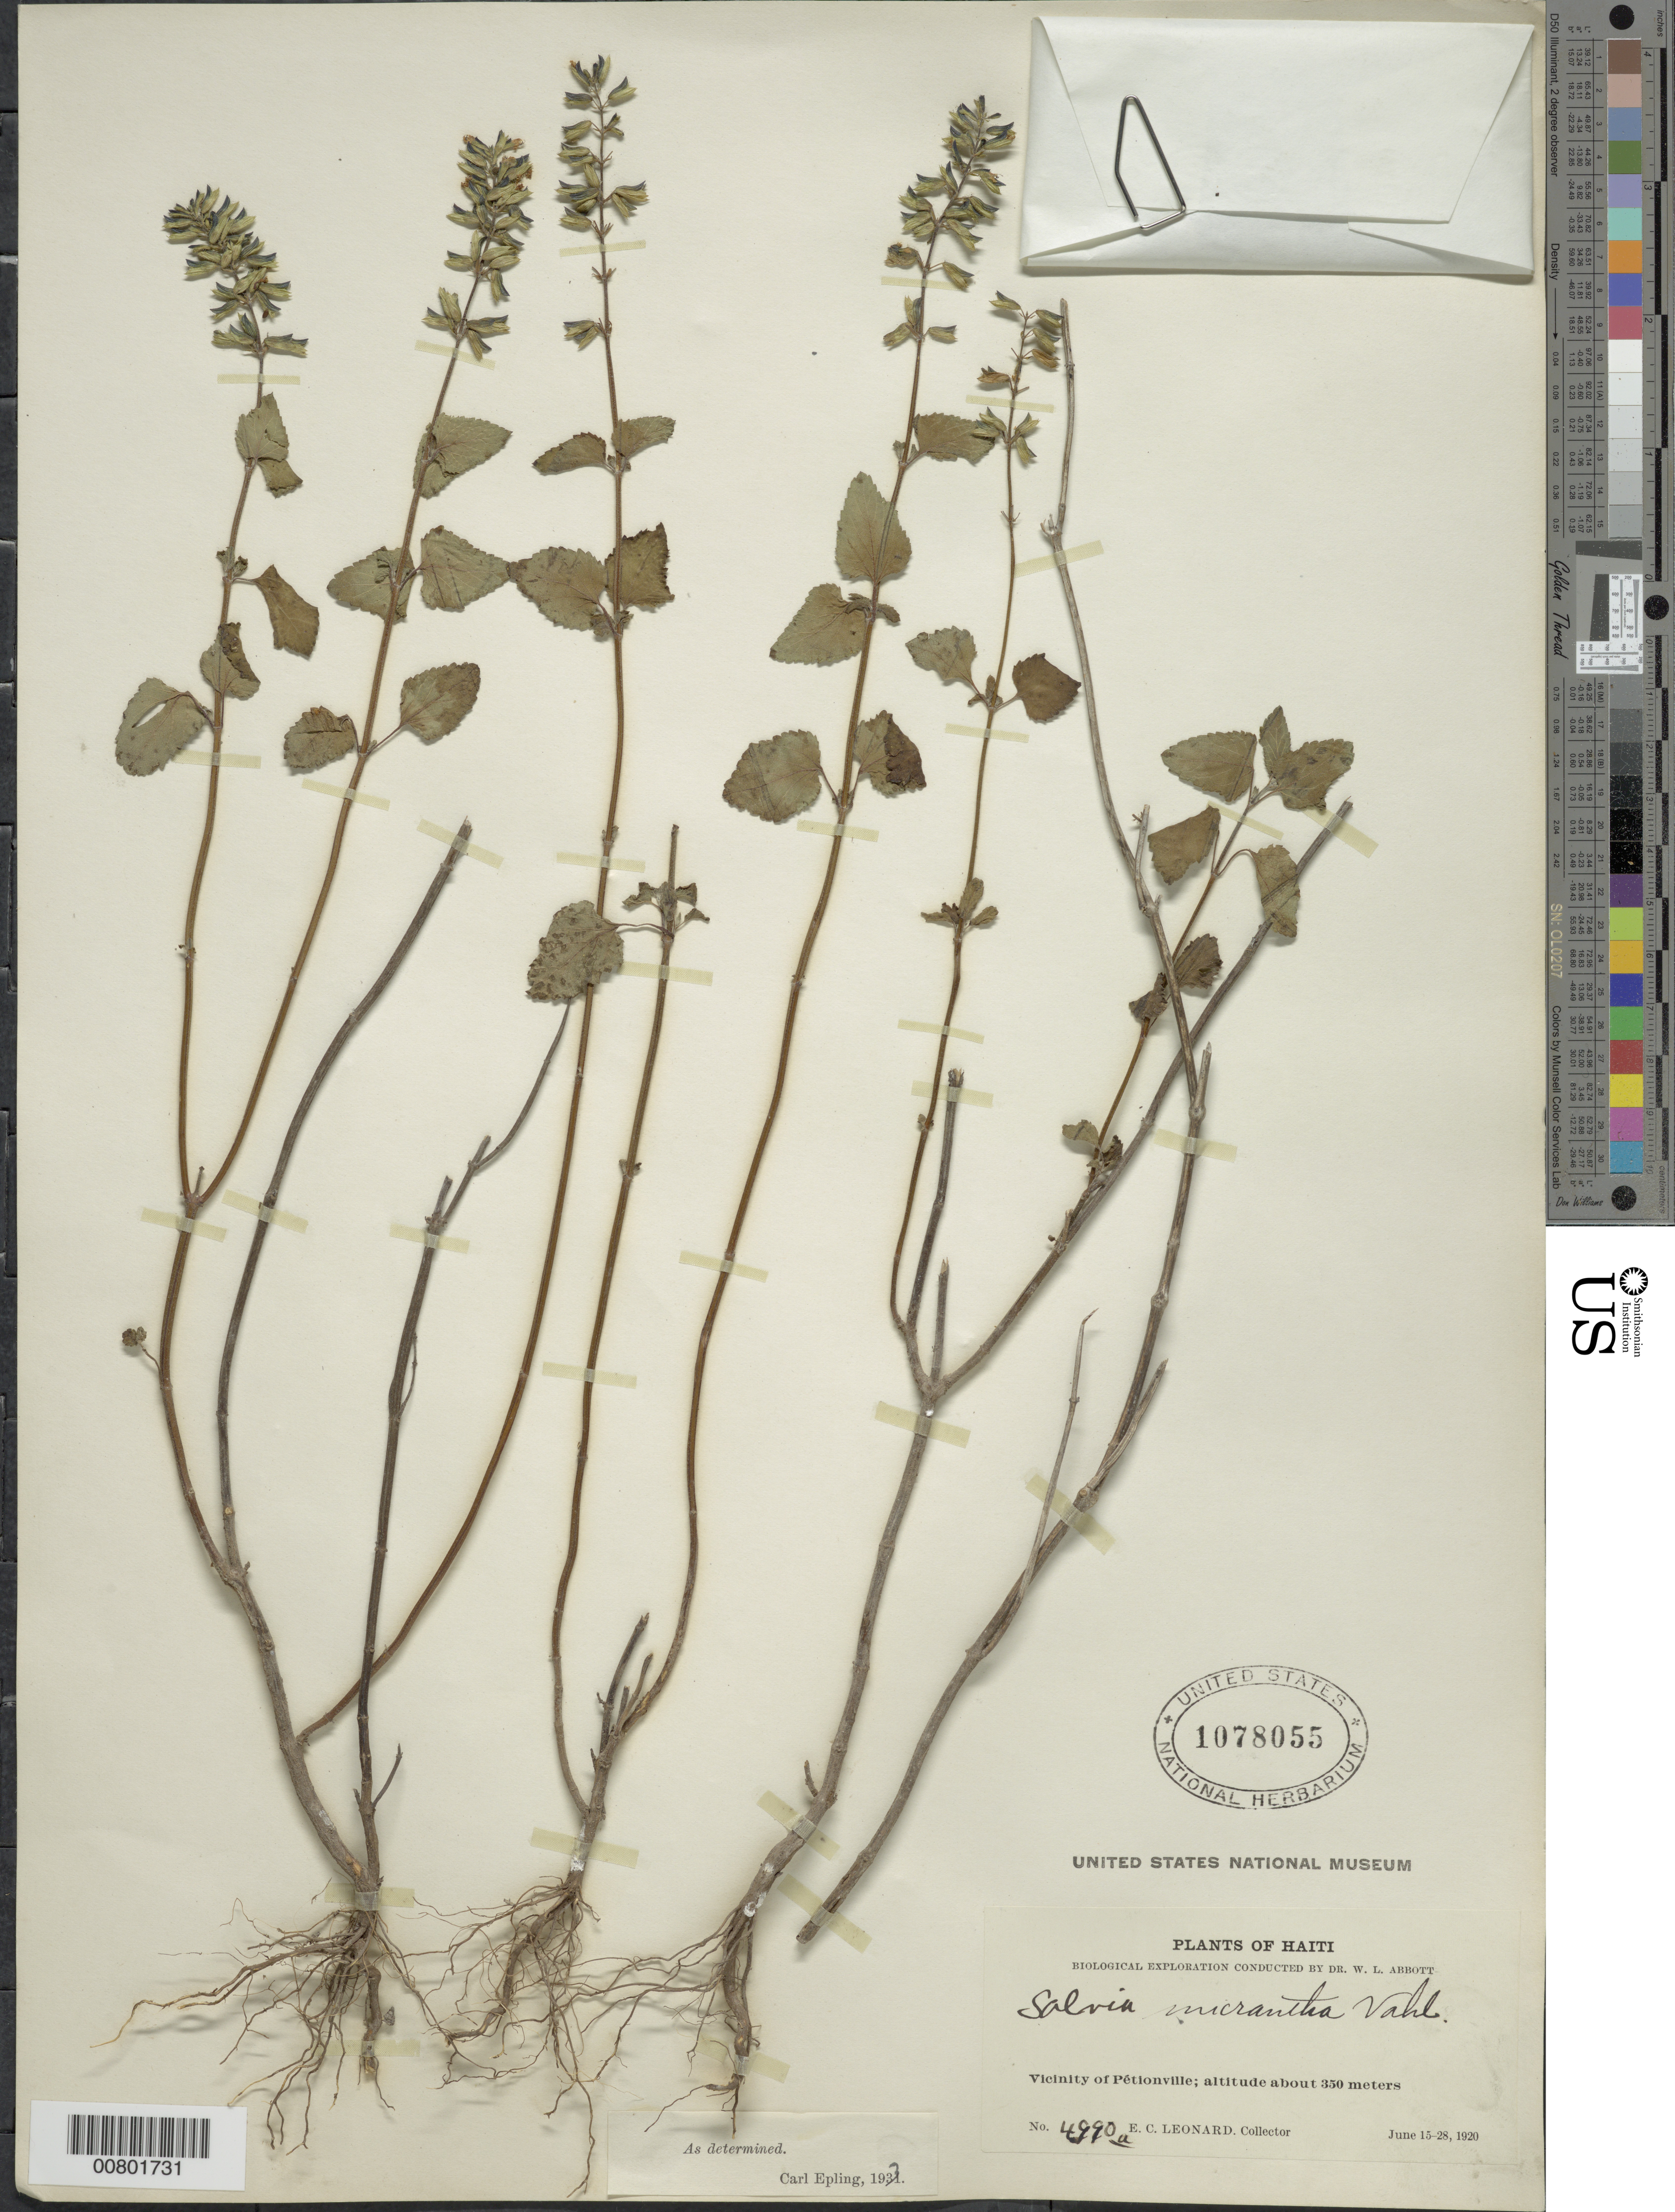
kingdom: Plantae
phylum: Tracheophyta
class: Magnoliopsida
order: Lamiales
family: Lamiaceae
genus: Salvia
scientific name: Salvia micrantha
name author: Vahl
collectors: E. C. Leonard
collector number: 4990A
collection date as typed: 15 Jun 1920 to 28 Jun 1920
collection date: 1920-06-15/1920-06-28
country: Haiti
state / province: Ouest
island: Hispaniola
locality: Vicinity of Pétionville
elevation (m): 350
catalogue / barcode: US 1078055